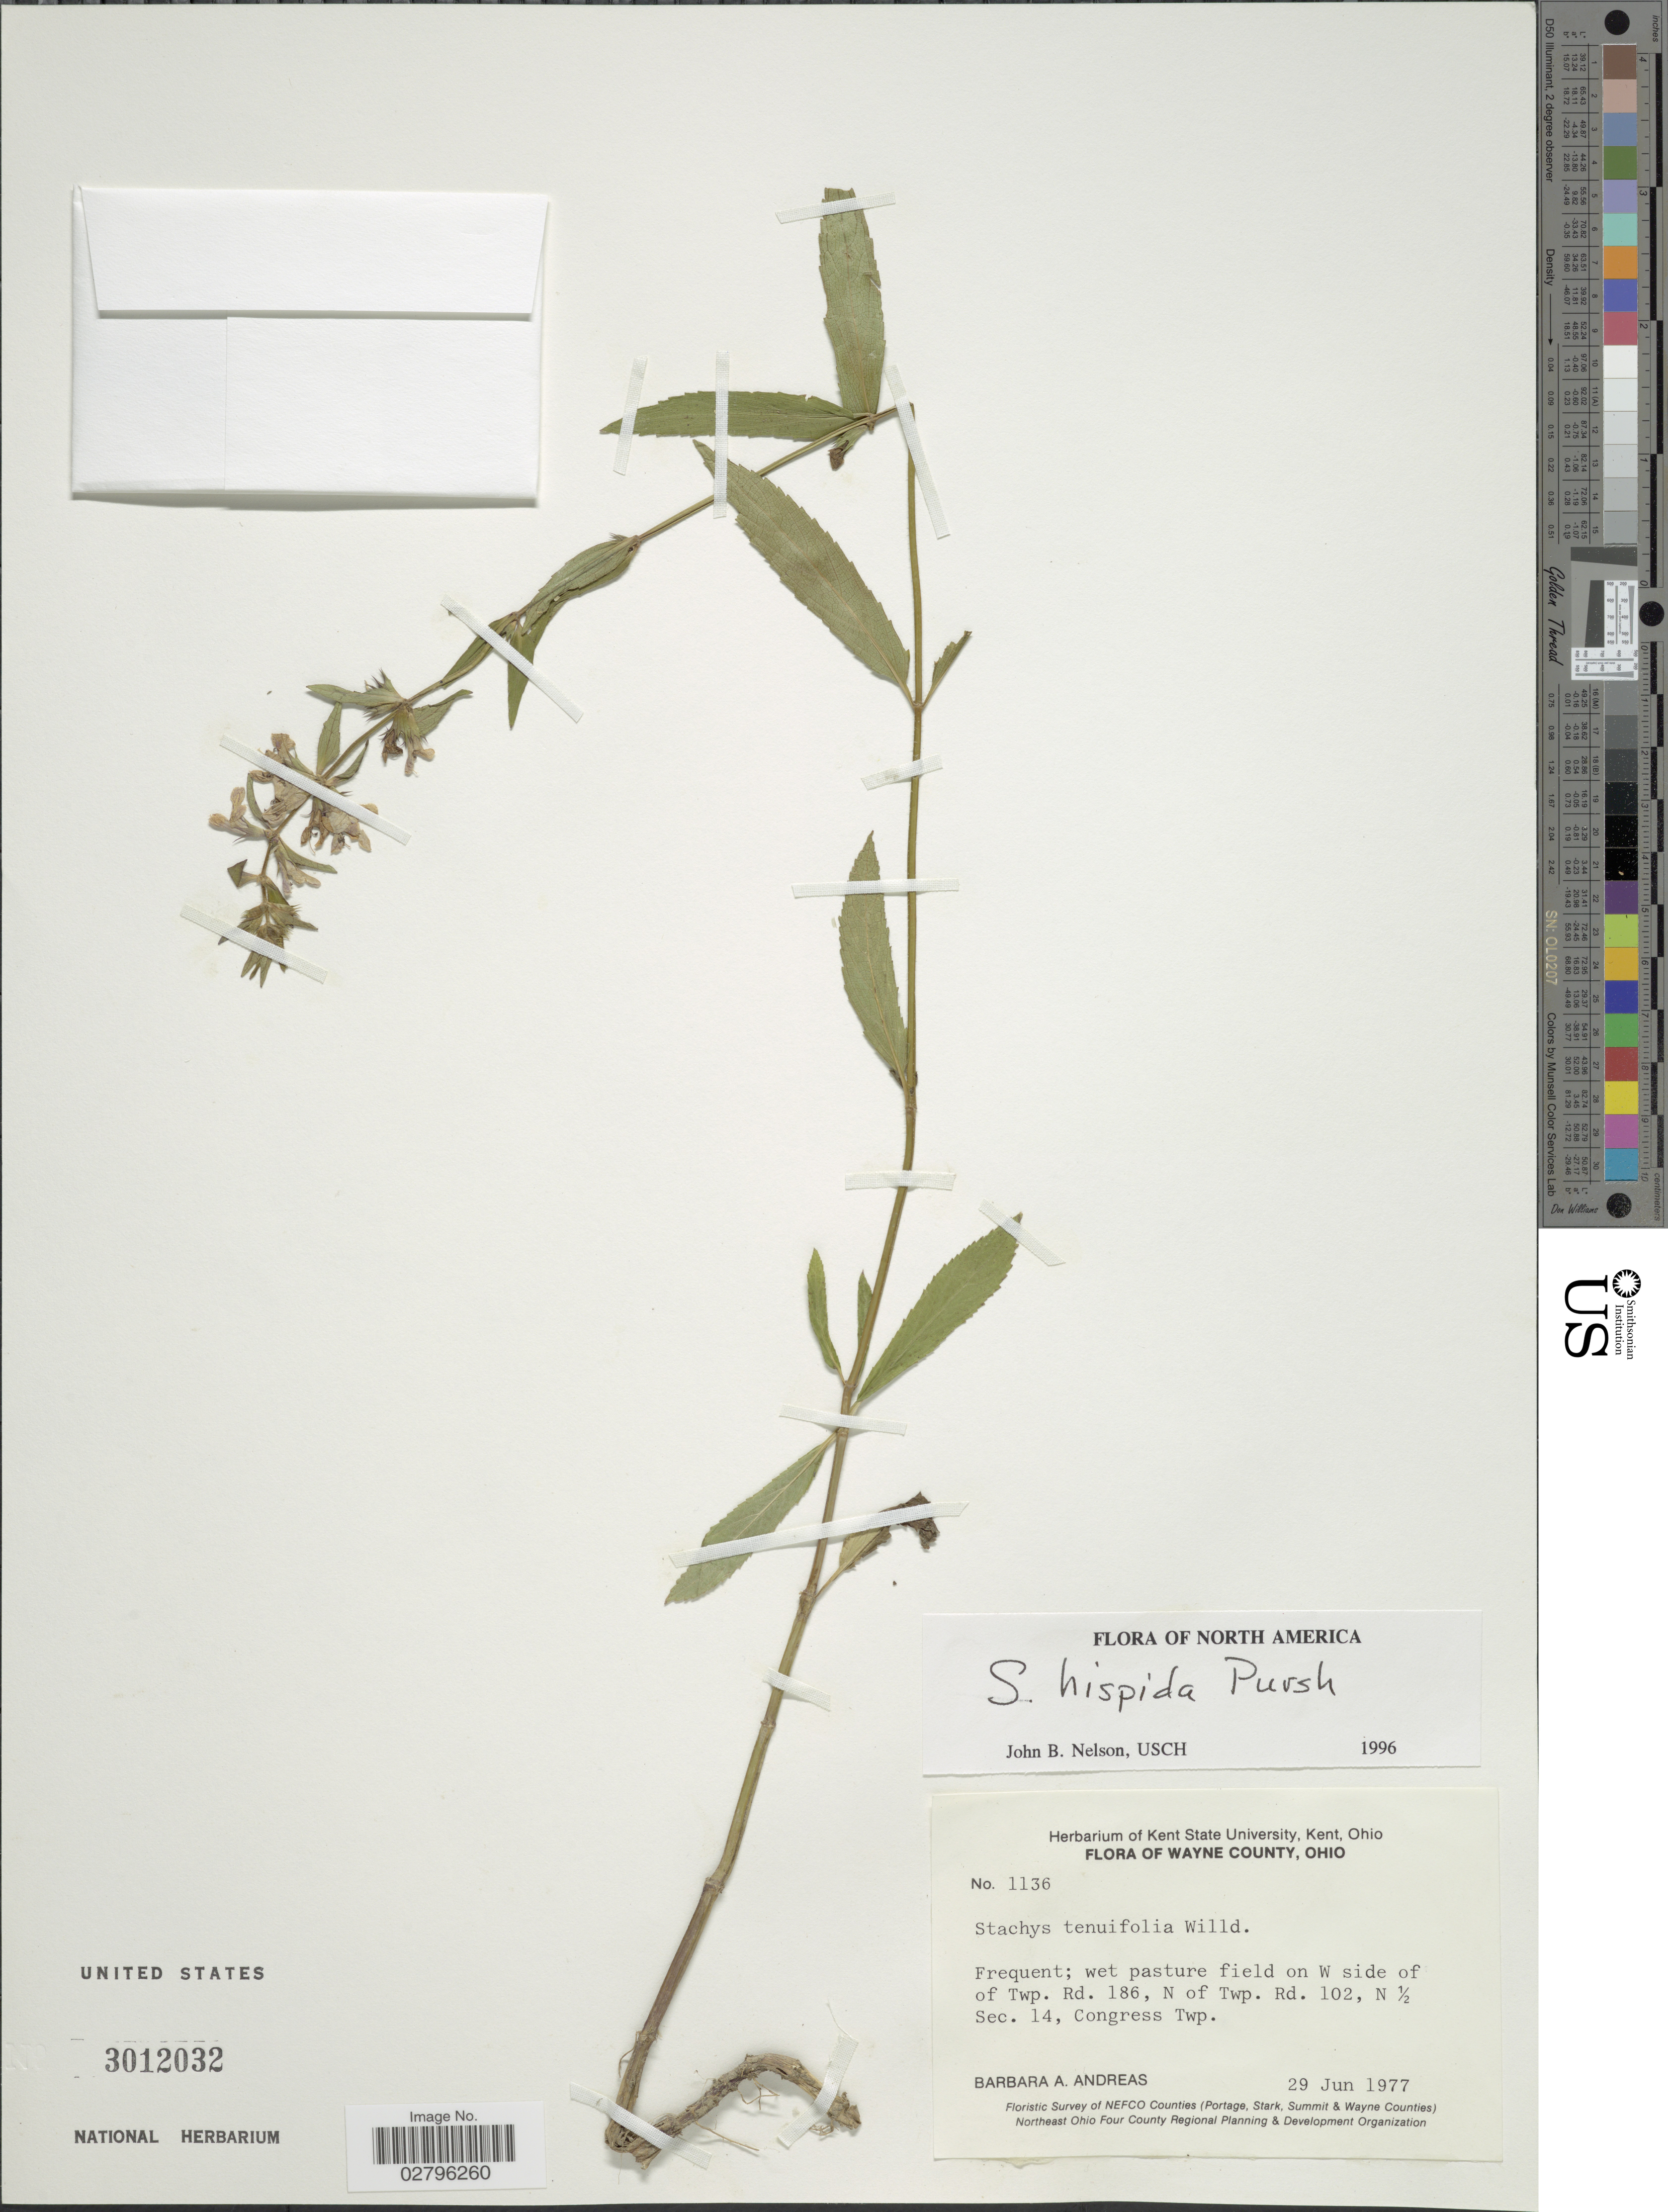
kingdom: Plantae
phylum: Tracheophyta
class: Magnoliopsida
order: Lamiales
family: Lamiaceae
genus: Stachys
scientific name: Stachys hispida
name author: Pursh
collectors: B. A. Andreas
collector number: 1136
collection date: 1977-06-29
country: United States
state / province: Ohio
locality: Wayne County. Frequent; wet pasture field on W side of of Twp. Rd. 186, N of Twp. Rd. 102, N ½ Sec. 14, Congress Twp.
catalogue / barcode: US 3012032